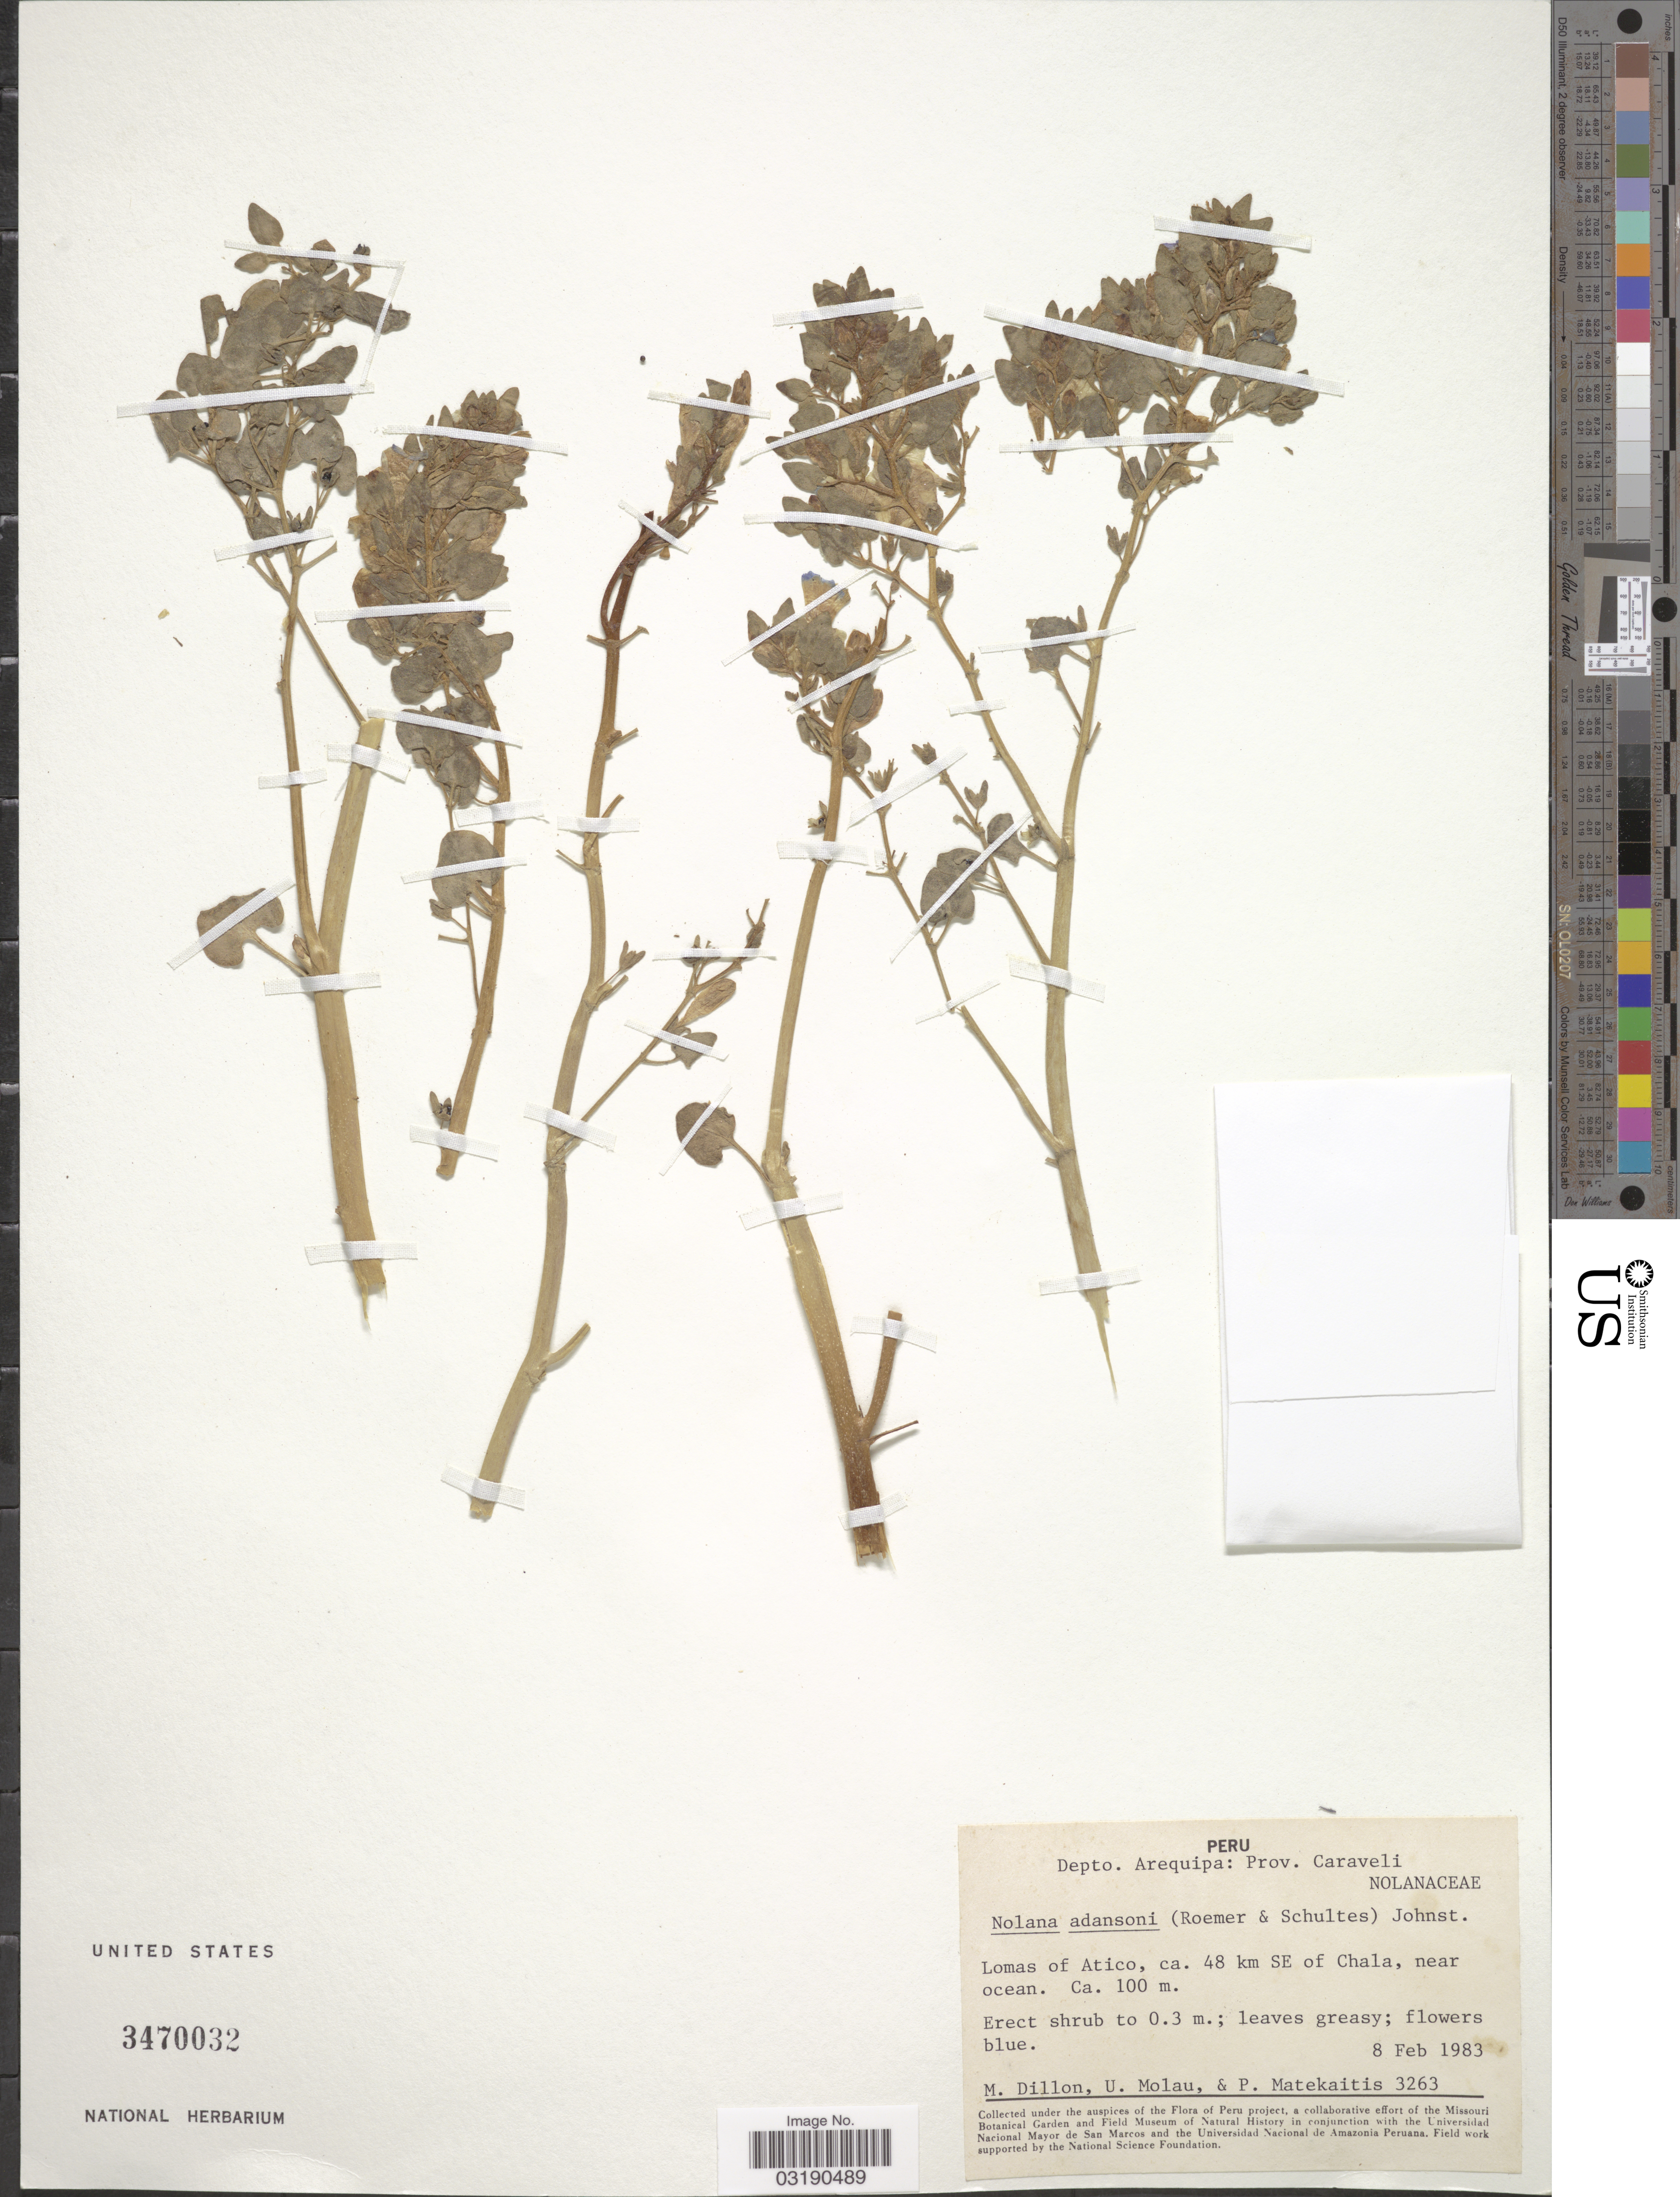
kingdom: Plantae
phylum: Tracheophyta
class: Magnoliopsida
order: Solanales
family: Solanaceae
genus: Nolana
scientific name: Nolana adansonii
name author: I.M. Johnst.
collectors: M. O. Dillon, U. Molau & P. Matekaitis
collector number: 3263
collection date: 1983-02-08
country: Peru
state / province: Arequipa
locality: Depto. Arequipa: Prov. Caraveli. Lomas of Atico, ca. 48 km SE of Chala, near ocean.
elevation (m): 100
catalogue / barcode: US 3470032